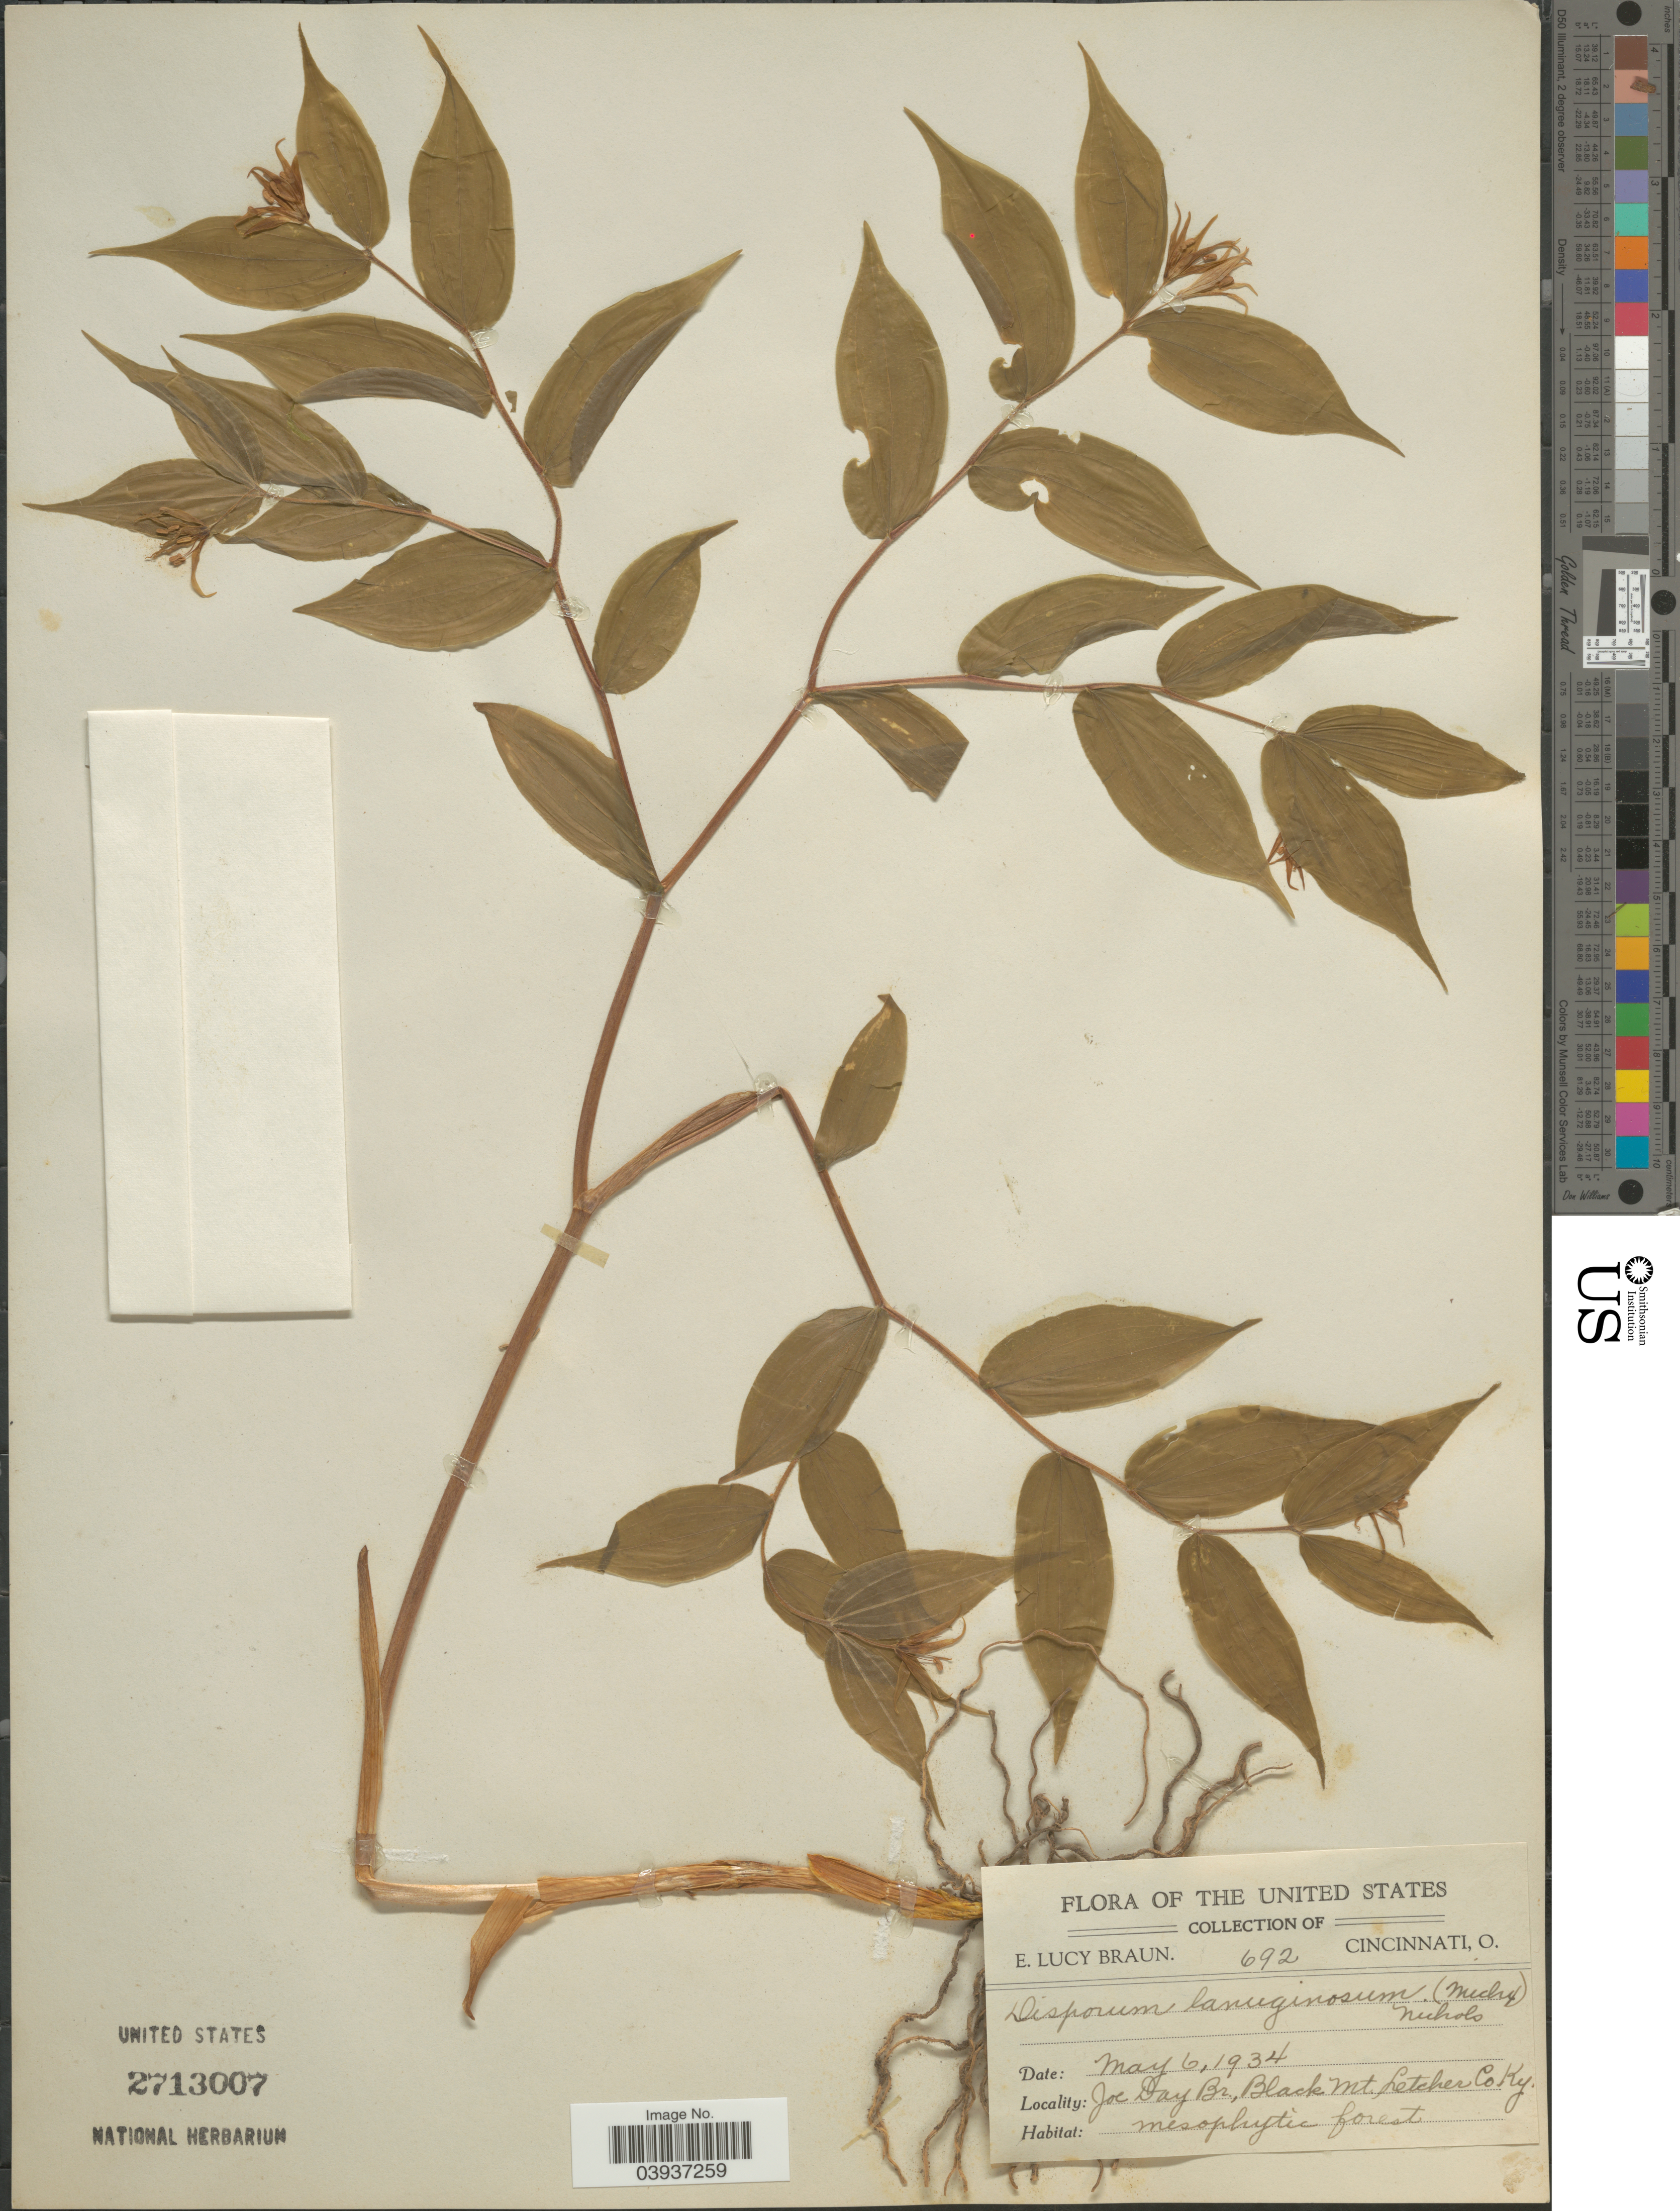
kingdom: Plantae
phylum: Tracheophyta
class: Liliopsida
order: Liliales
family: Colchicaceae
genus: Disporum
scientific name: Disporum lanuginosum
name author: (Michx.) G. Nicholson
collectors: E. L. Braun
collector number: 692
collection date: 1934-05-06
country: United States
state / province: Kentucky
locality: Joe Day Br., Black Mt., Letcher Co.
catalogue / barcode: US 2713007